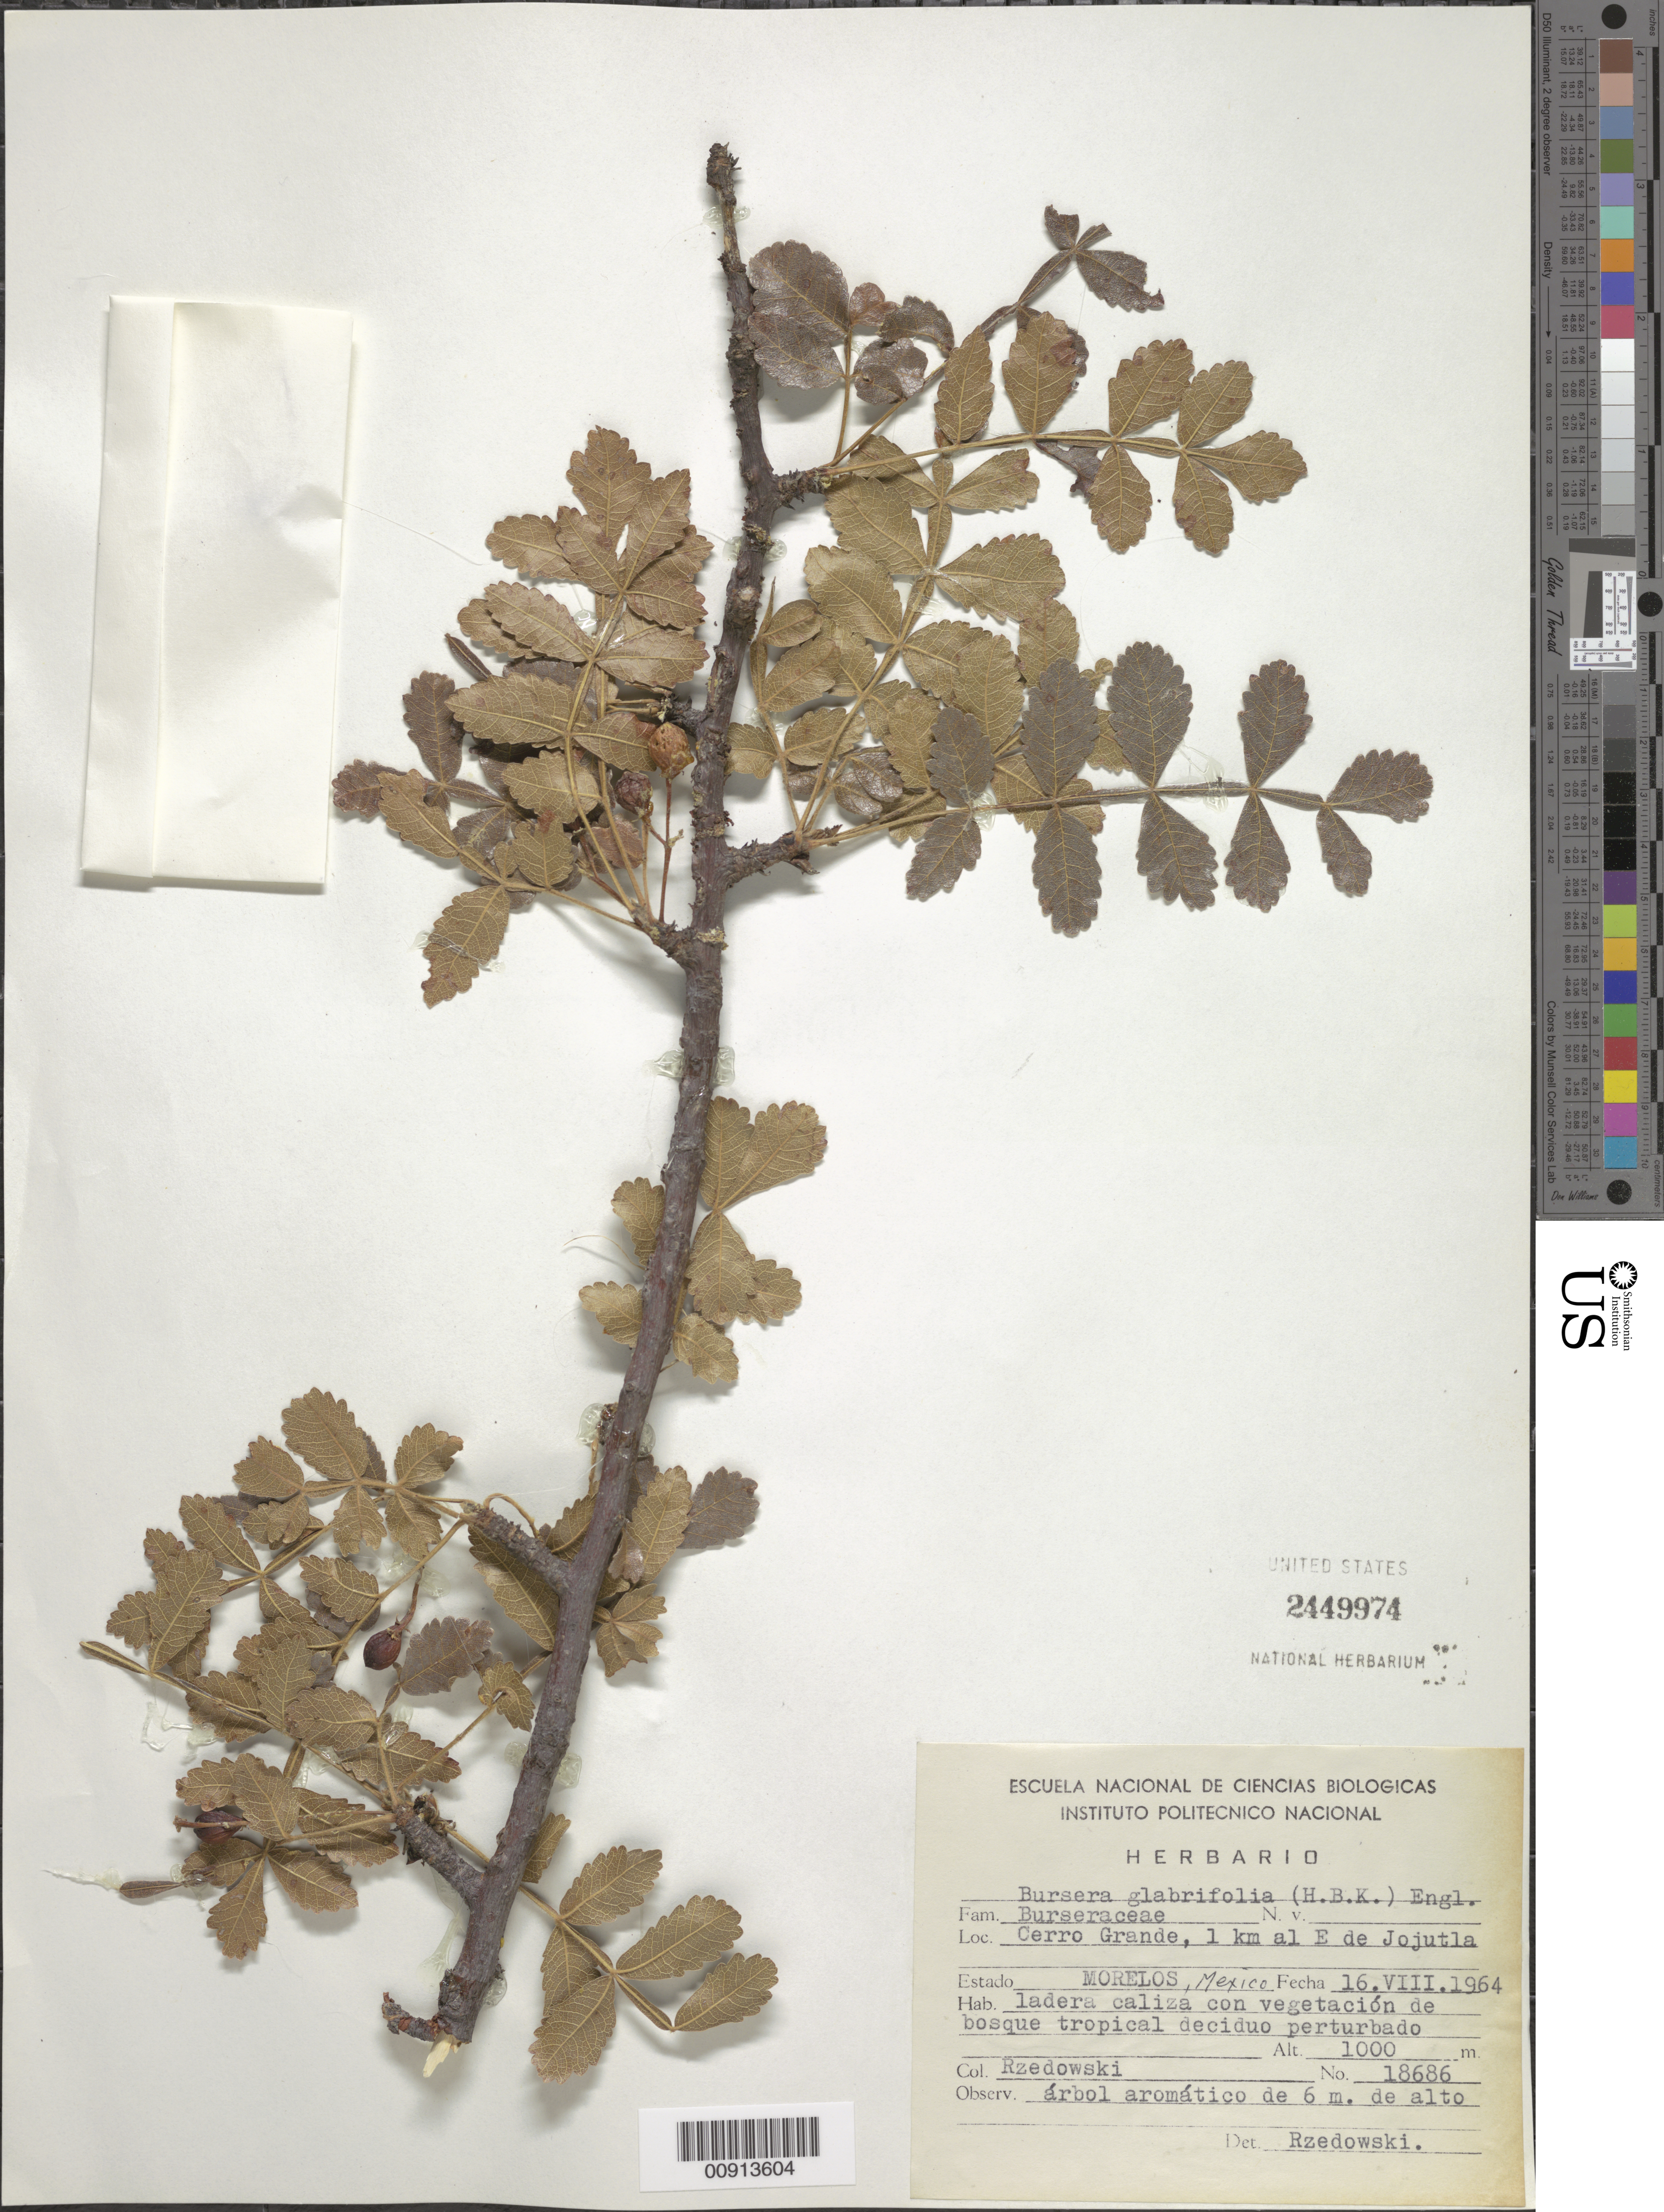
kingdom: Plantae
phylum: Tracheophyta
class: Magnoliopsida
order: Sapindales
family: Burseraceae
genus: Bursera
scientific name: Bursera glabrifolia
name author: (Kunth) Engl.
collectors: J. Rzedowski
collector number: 18686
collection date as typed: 16 Aug 1964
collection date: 1964-08-16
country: Mexico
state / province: Morelos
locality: Cerro Grande, 1 km. al E de Jojutla, Estado Morelos.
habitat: Ladera caliza con vegetación de bosque tropical deciduo perturbado.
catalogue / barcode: US 2449974